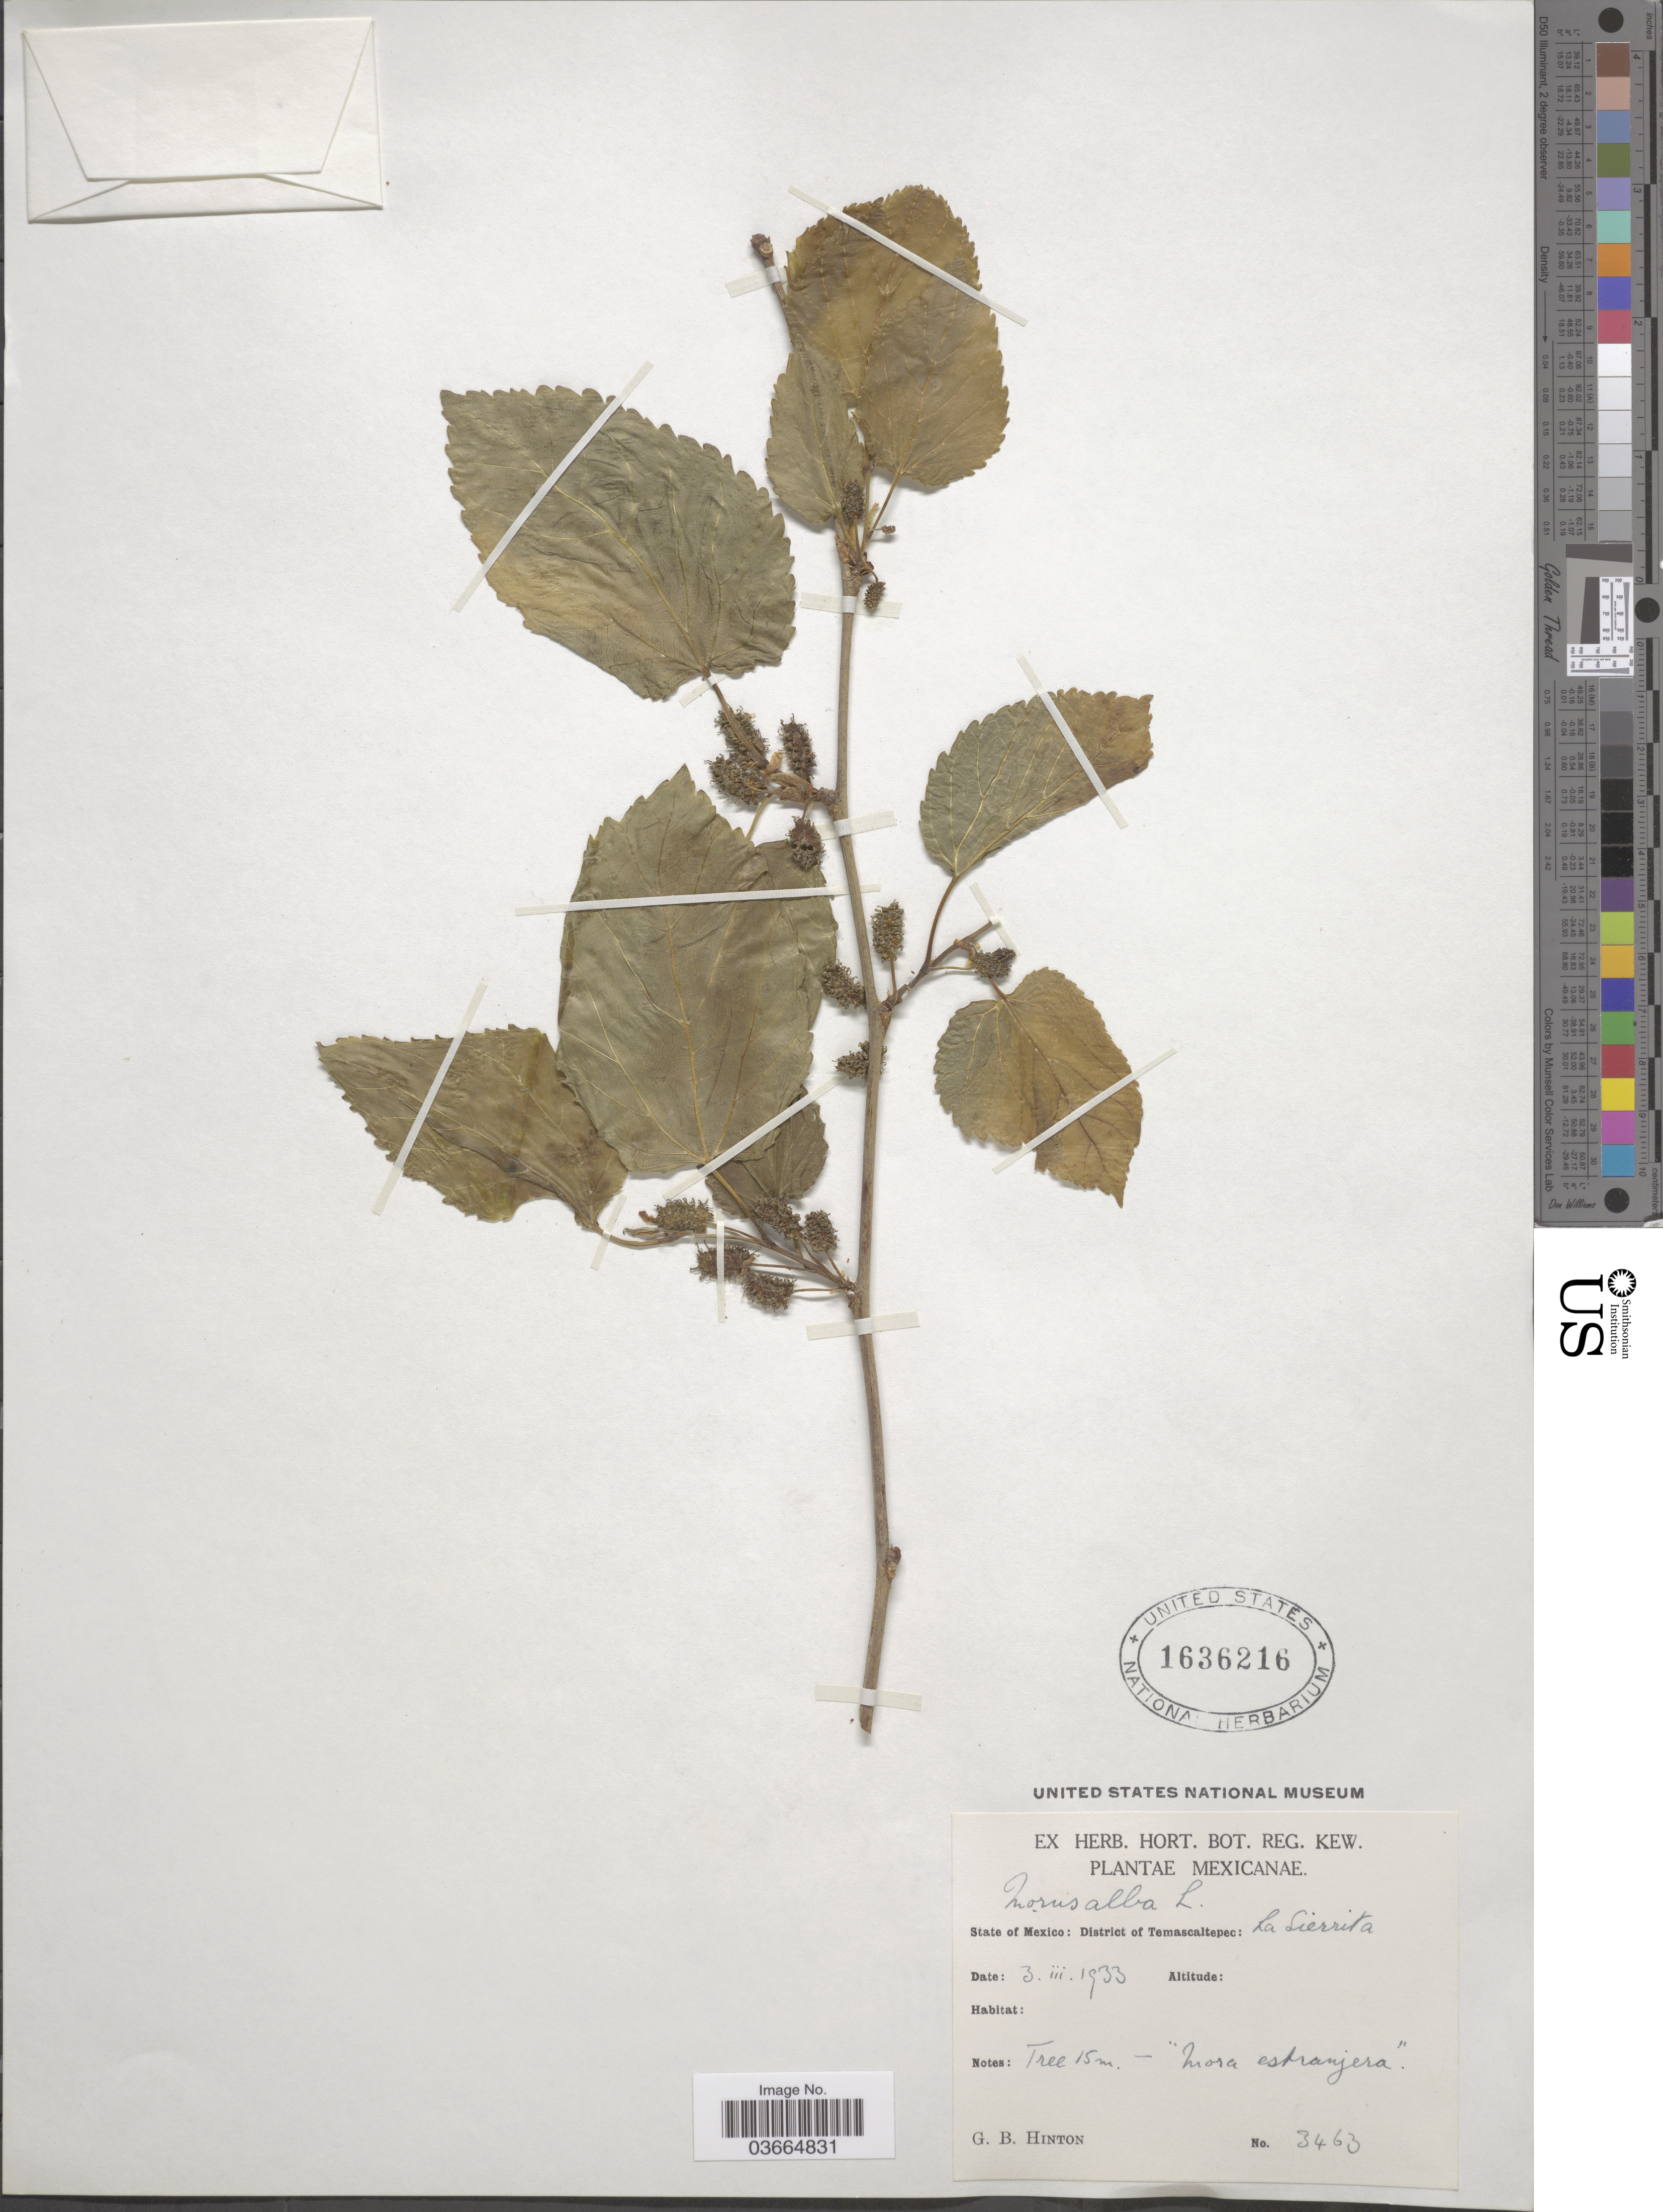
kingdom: Plantae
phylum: Tracheophyta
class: Magnoliopsida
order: Rosales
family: Moraceae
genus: Morus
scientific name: Morus alba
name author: L.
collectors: G. B. Hinton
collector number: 3463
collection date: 1933-03-03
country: Mexico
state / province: México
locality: State of Mexico: District of Temascaltepec: La Sierrita.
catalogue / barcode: US 1636216